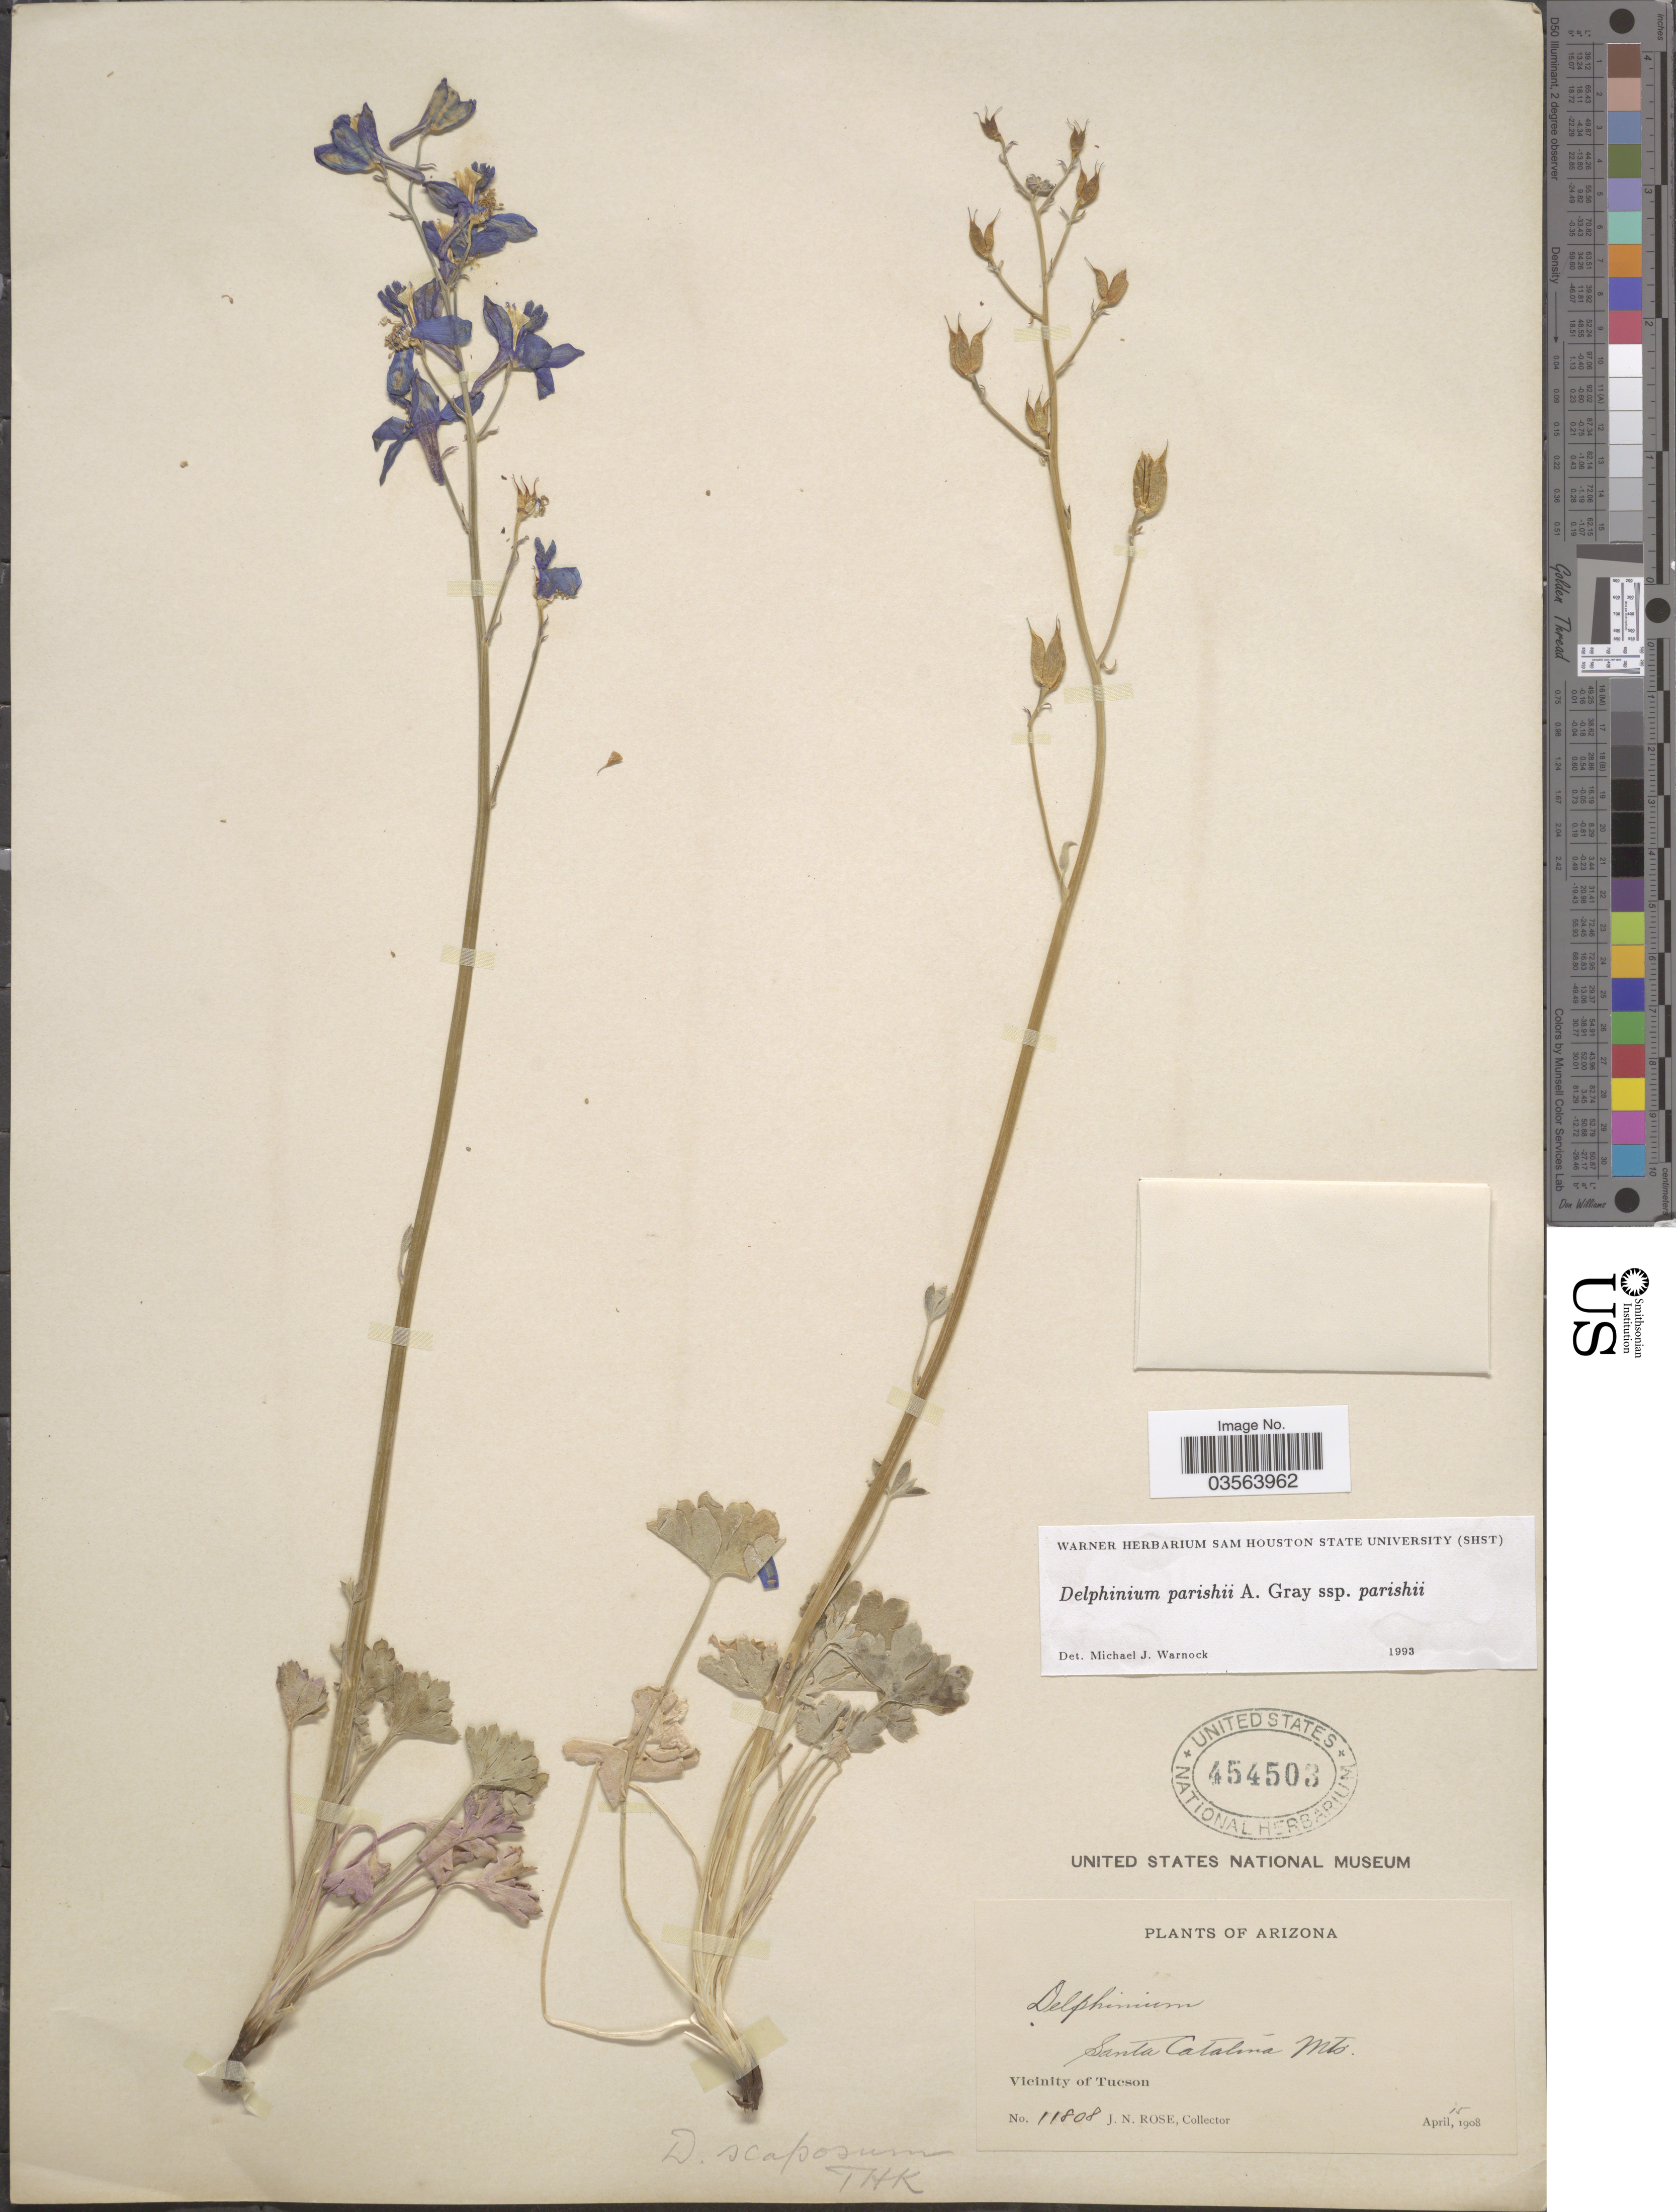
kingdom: Plantae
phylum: Tracheophyta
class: Magnoliopsida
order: Ranunculales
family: Ranunculaceae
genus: Delphinium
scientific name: Delphinium parishii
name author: A. Gray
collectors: J. N. Rose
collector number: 11808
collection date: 1908-04-15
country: United States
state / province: Arizona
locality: Santa Catalina Mts. Vicinity of Tucson.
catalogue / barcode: US 454503